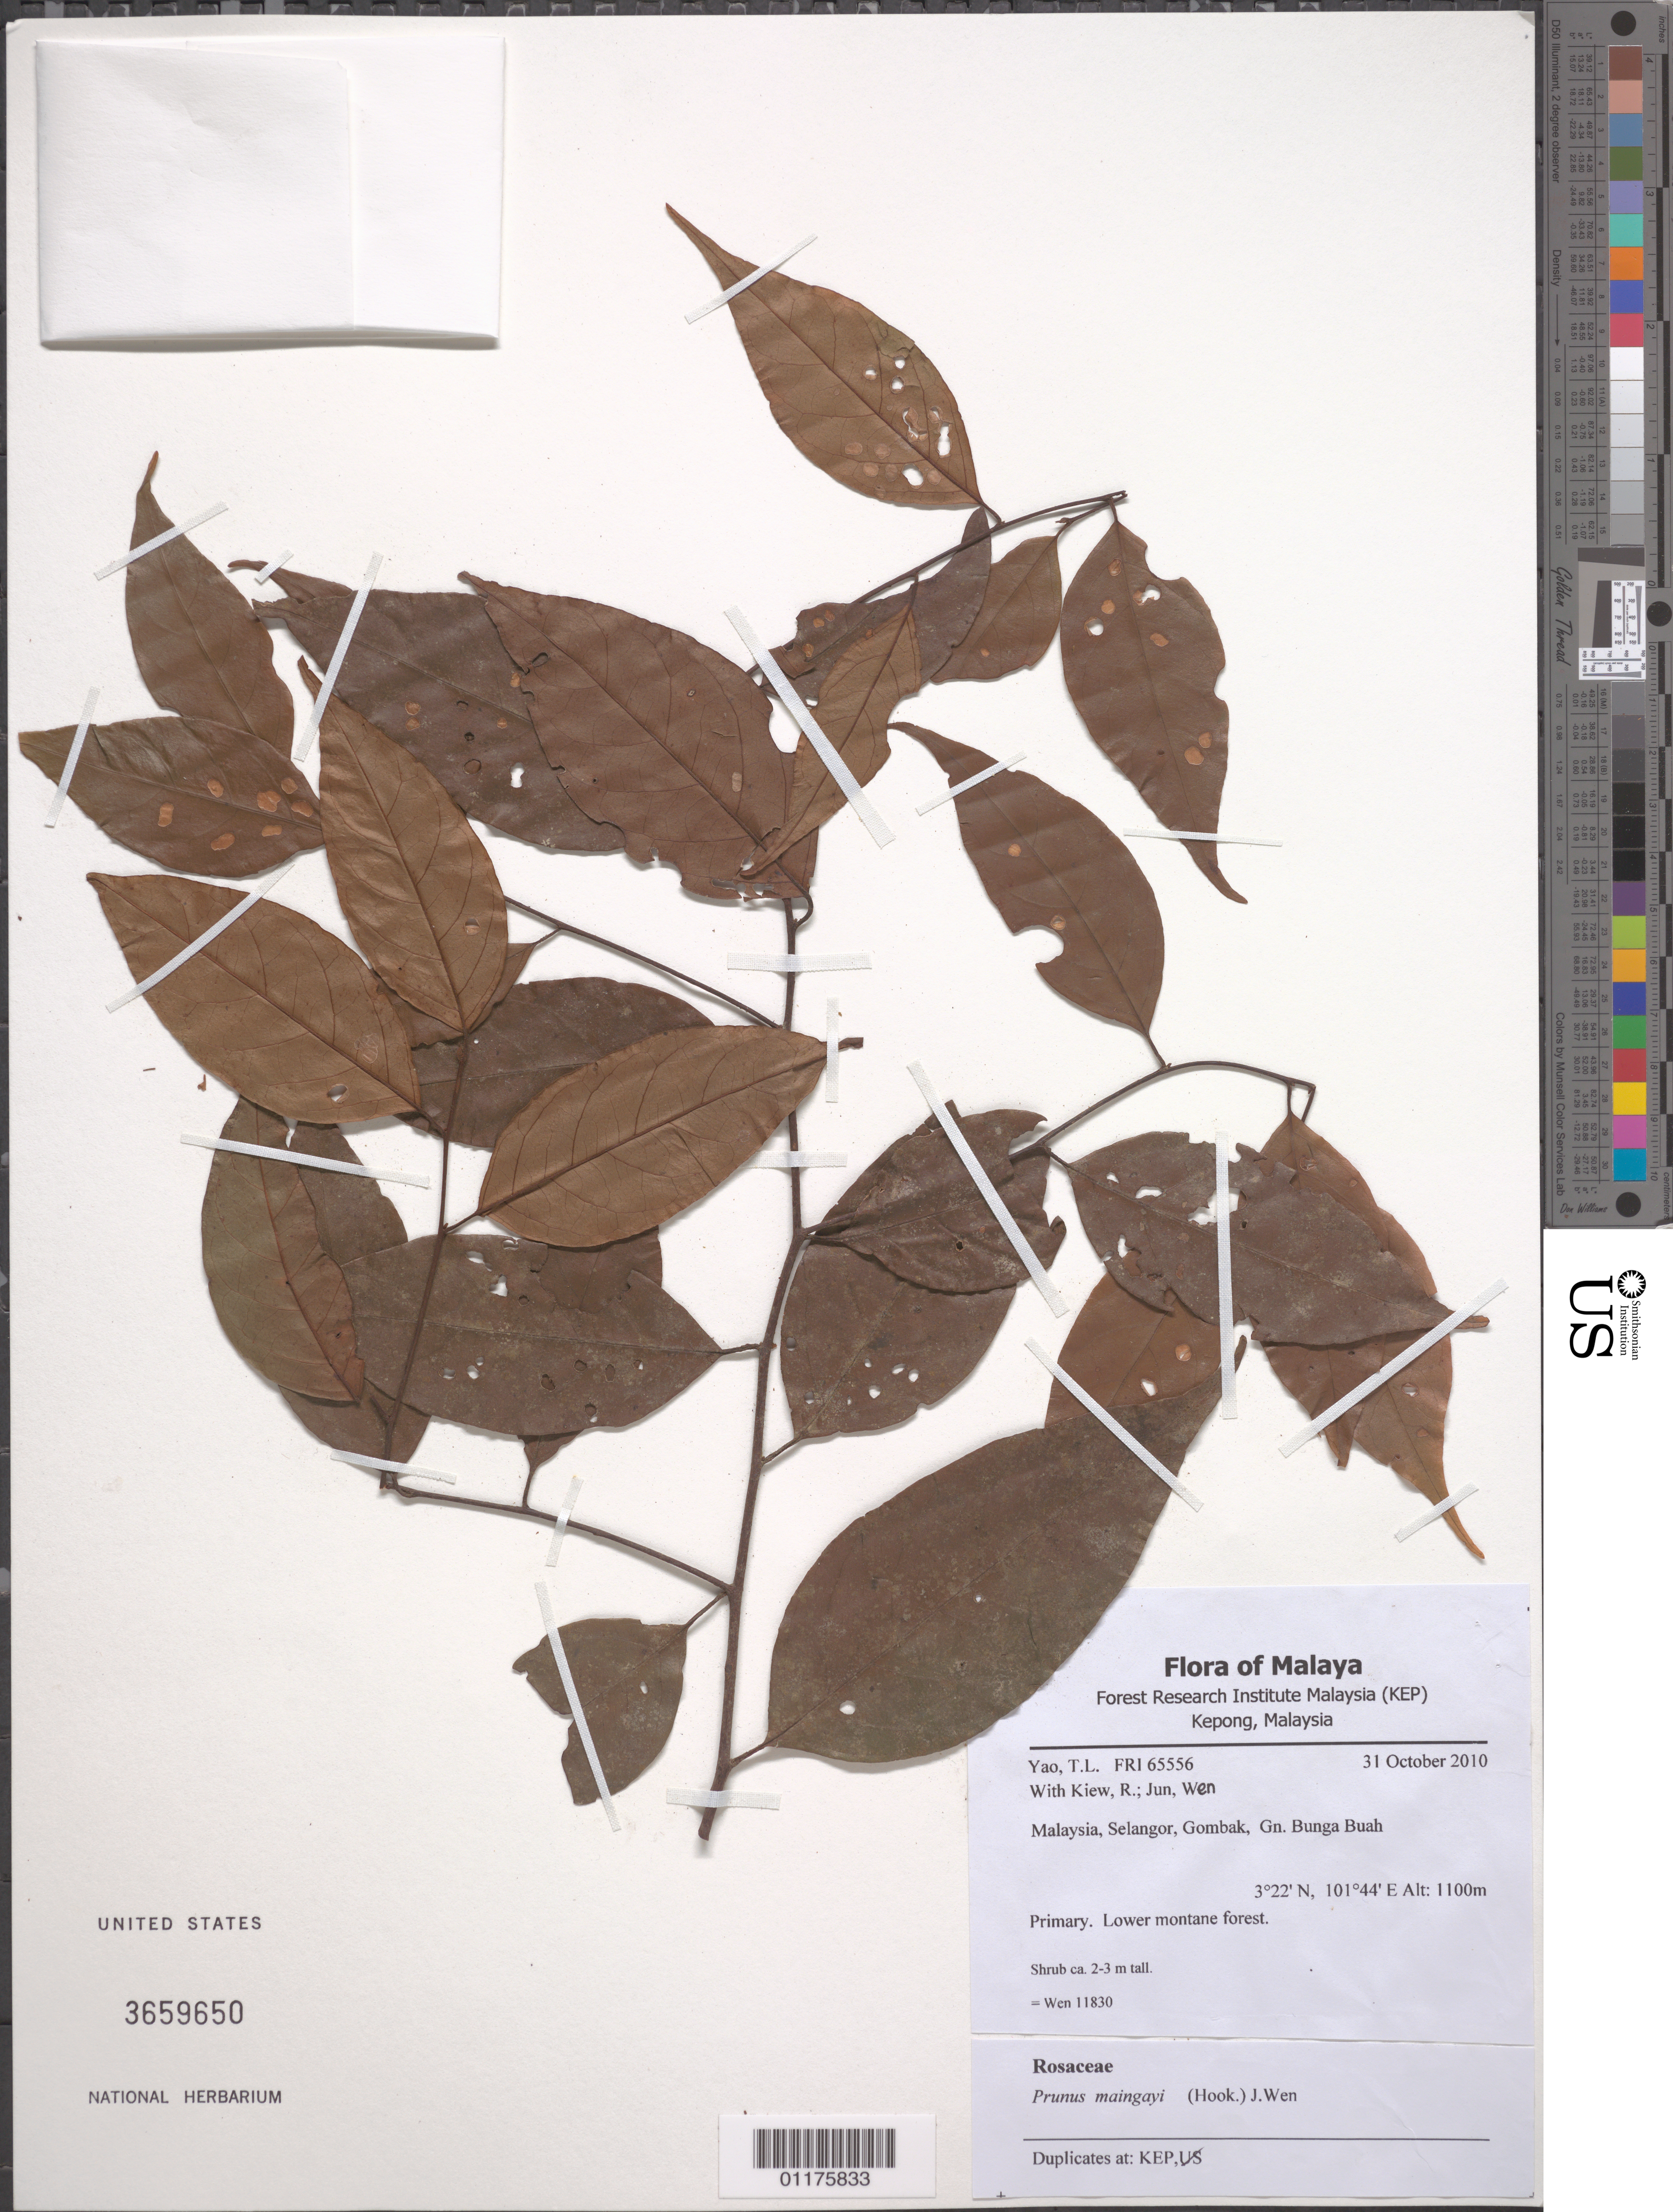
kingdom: Plantae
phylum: Tracheophyta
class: Magnoliopsida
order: Rosales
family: Rosaceae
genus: Prunus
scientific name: Prunus maingayi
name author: (Hook. f.) J. Wen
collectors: J. Wen, R. Kiew & T. Yao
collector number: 11830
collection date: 2010-10-30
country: Malaysia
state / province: Selangor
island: Borneo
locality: Gunung Bunga Bua, on the trail from Genting Old Road to the peak of Gunung Bunga Bua. Lower montane forest.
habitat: Primary. Lower montane forest.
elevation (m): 950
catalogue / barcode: US 3659650